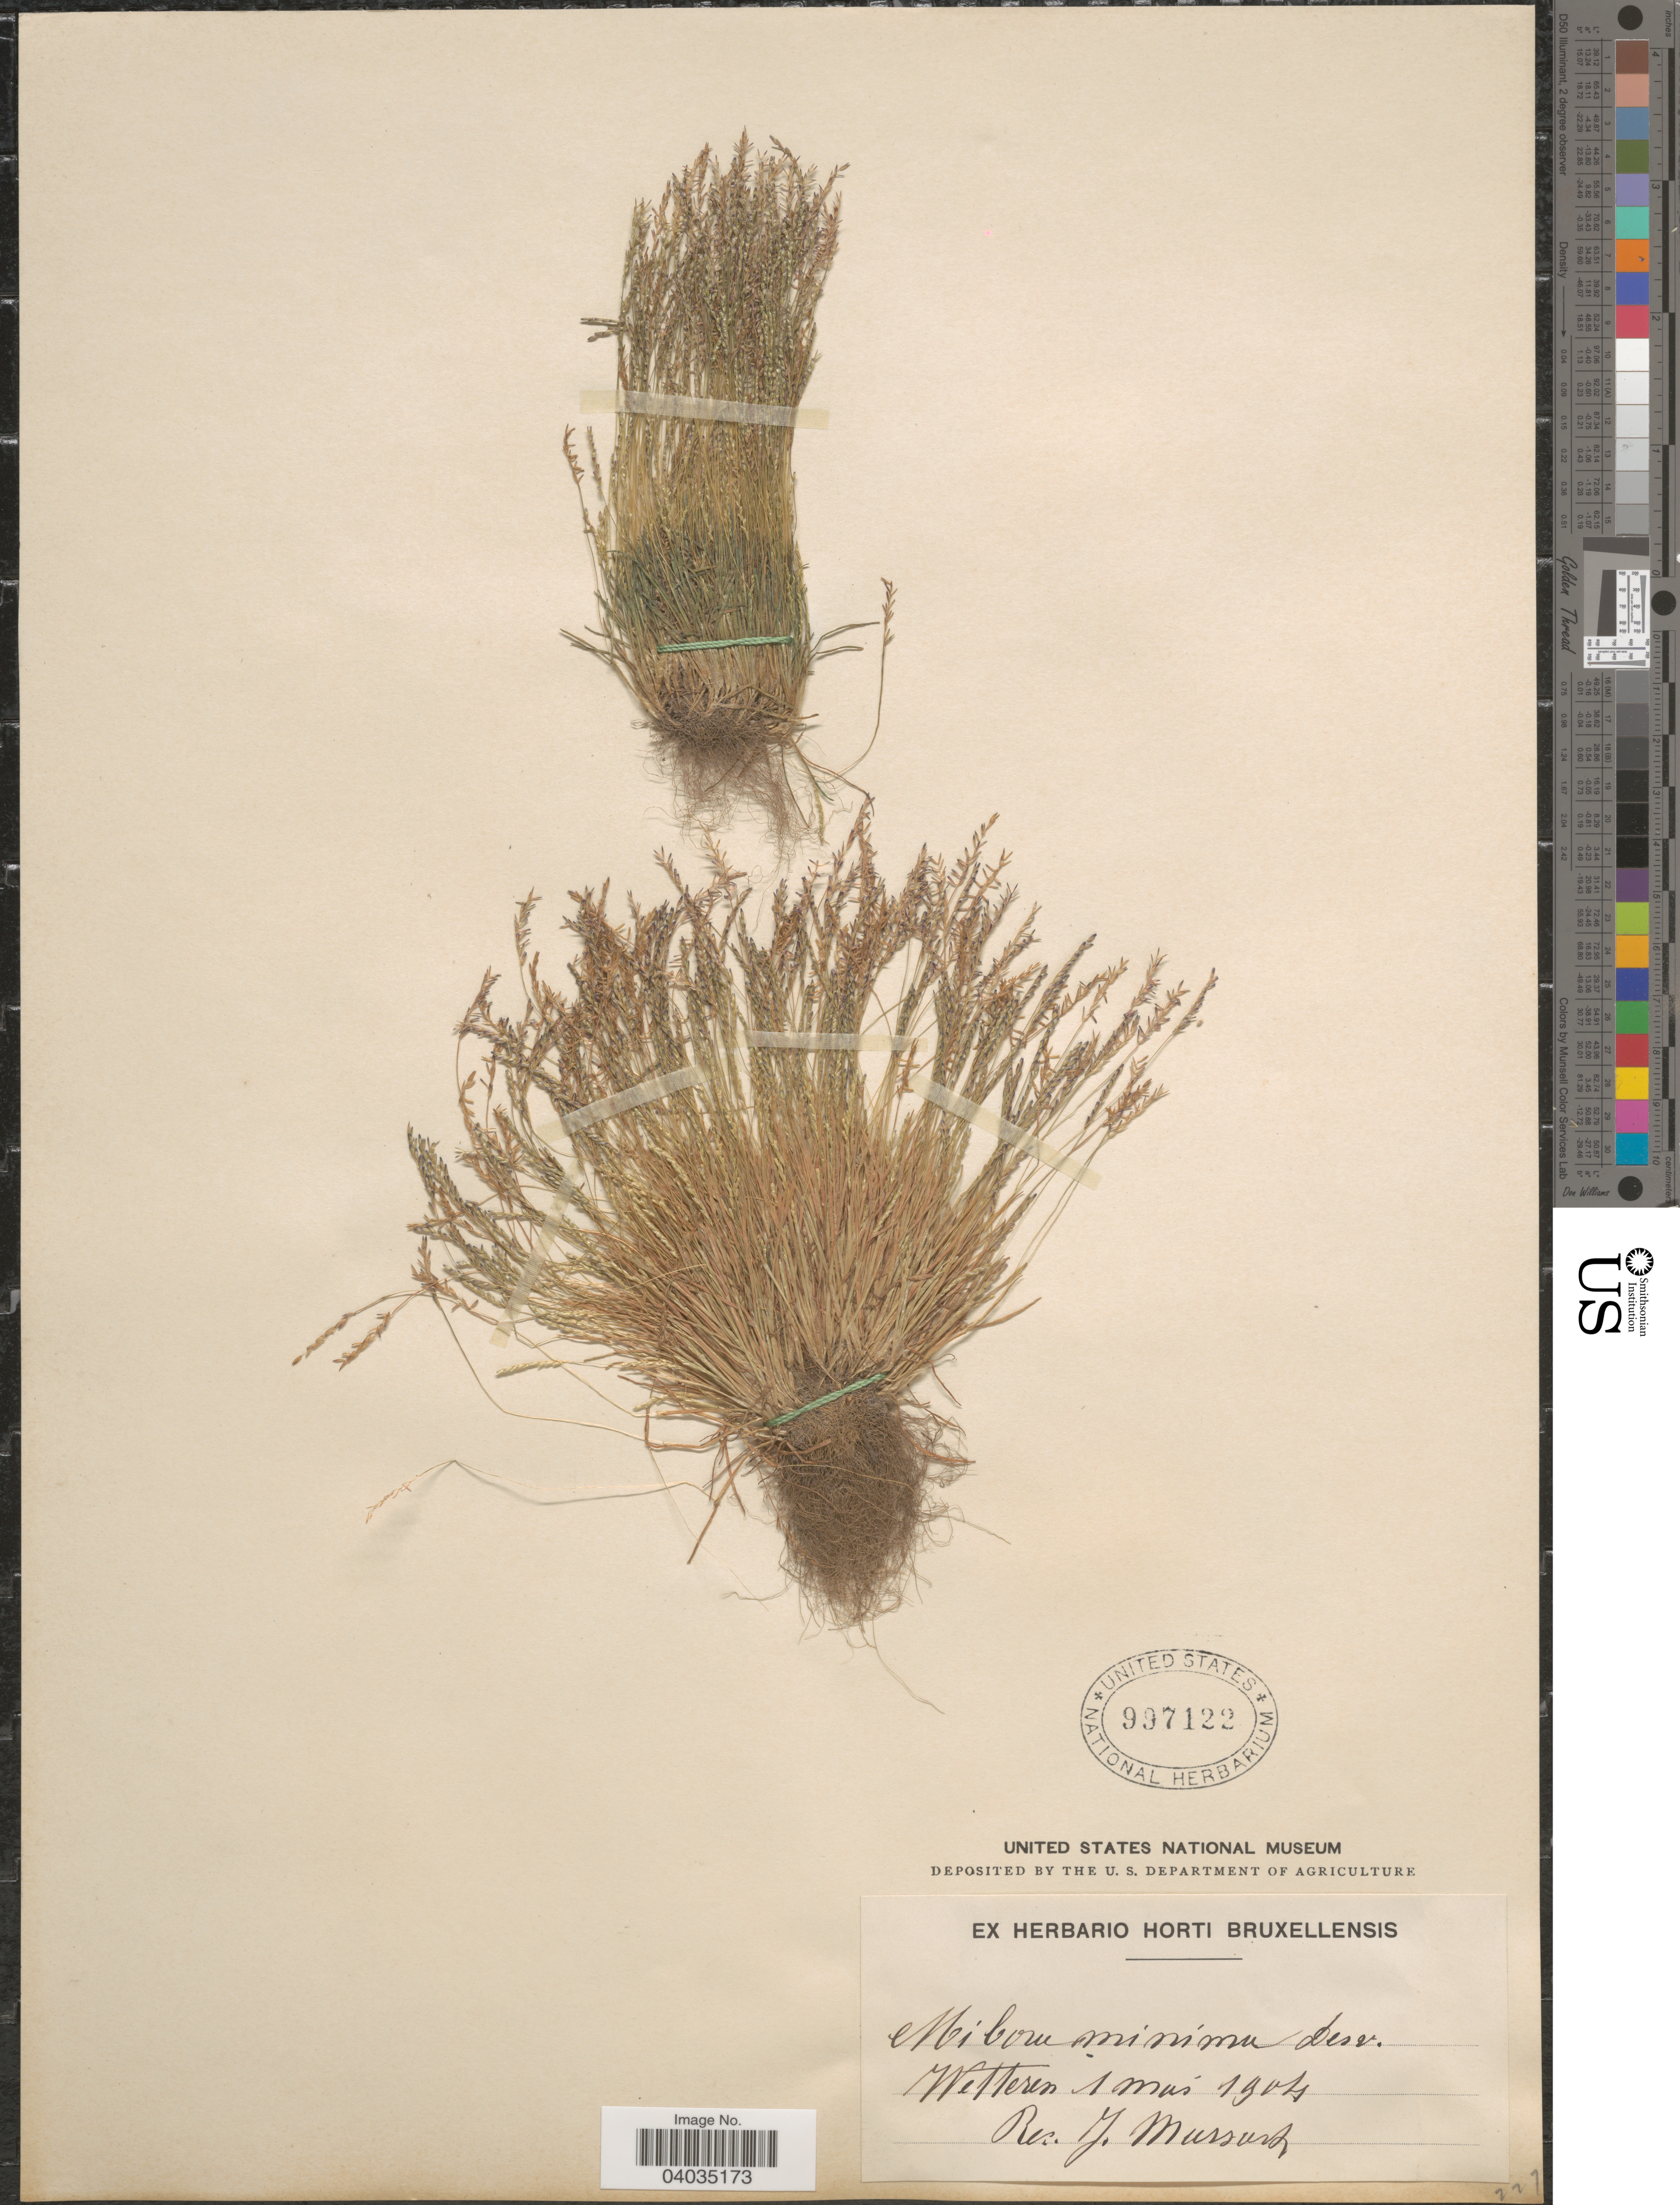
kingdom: Plantae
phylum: Tracheophyta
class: Liliopsida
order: Poales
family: Poaceae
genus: Mibora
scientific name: Mibora minima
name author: (L.) Desv.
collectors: J. Massart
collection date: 1904-05-01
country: Belgium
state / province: Flanders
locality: Wetteren.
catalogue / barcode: US 997122